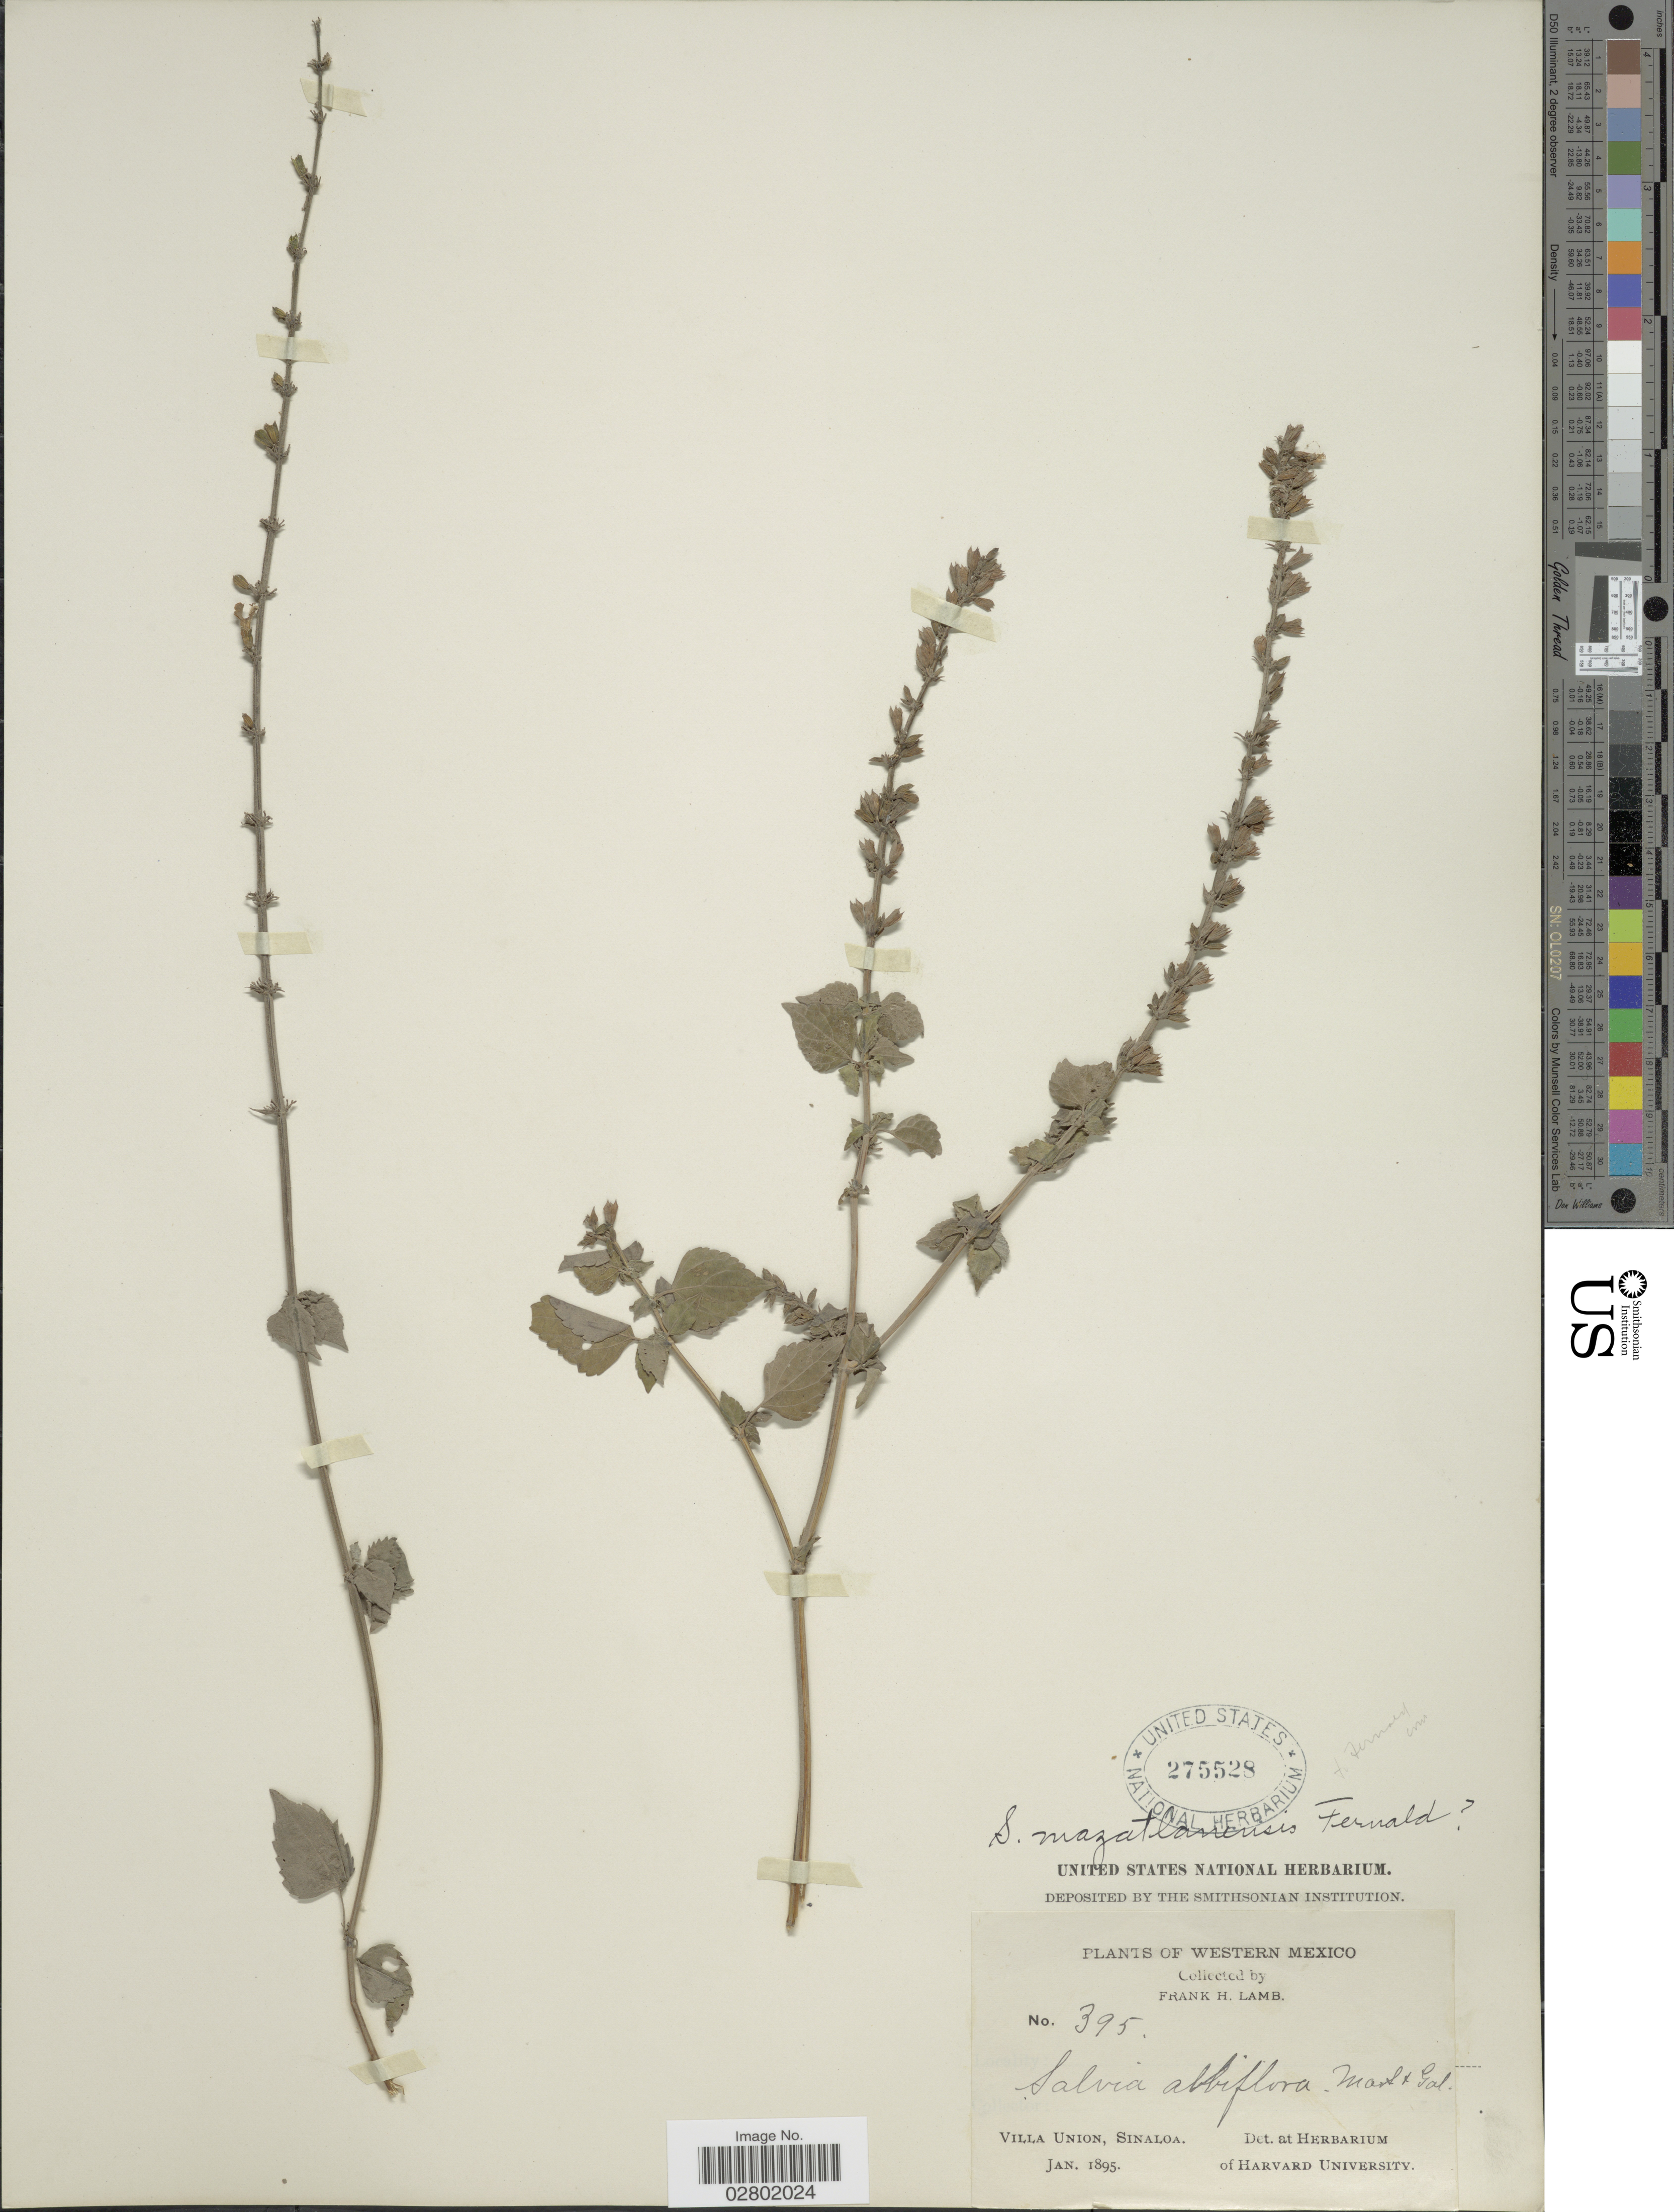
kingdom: Plantae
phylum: Tracheophyta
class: Magnoliopsida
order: Lamiales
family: Lamiaceae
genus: Salvia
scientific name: Salvia mazatlanensis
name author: Fernald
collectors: F. H. Lamb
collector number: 395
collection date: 1895-01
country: Mexico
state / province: Sinaloa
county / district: Mazatlán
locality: Villa Unión.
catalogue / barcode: US 275528